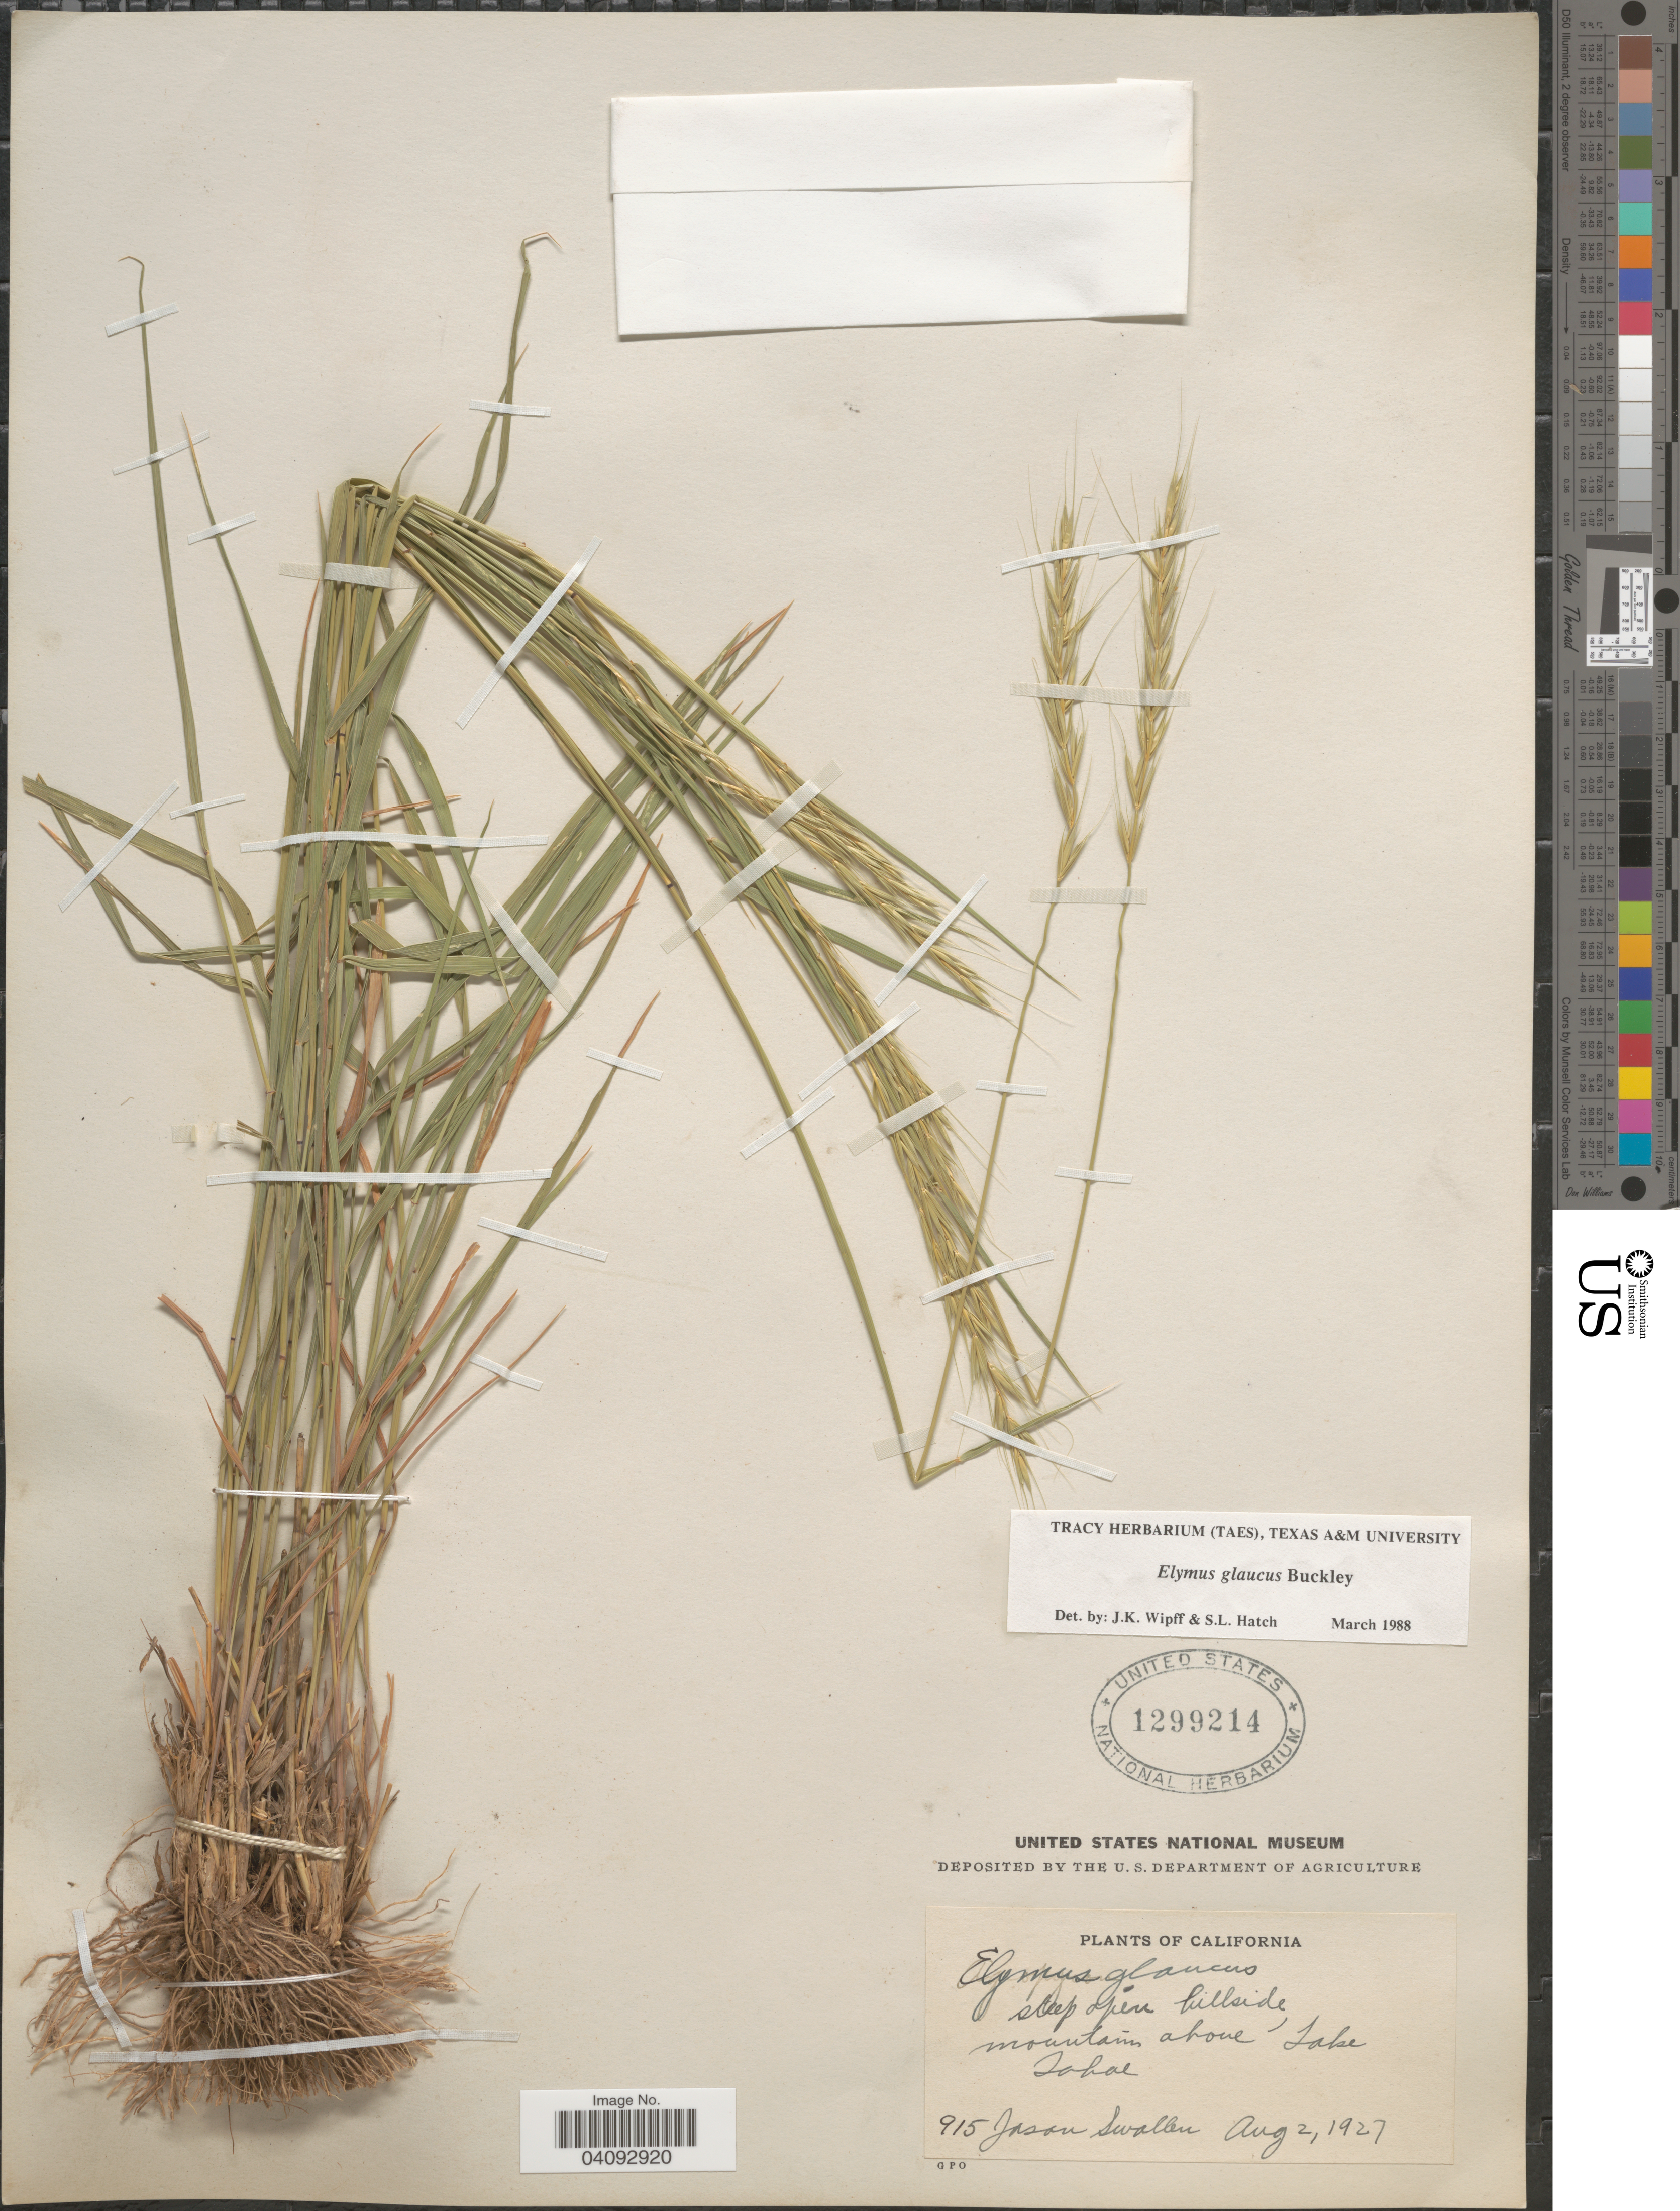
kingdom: Plantae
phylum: Tracheophyta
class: Liliopsida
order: Poales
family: Poaceae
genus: Elymus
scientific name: Elymus glaucus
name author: Buckley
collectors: J. R. Swallen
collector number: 915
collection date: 1927-08-02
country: United States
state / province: California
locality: Steep open hillside, mountains above Lake Tahoe.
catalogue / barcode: US 1299214